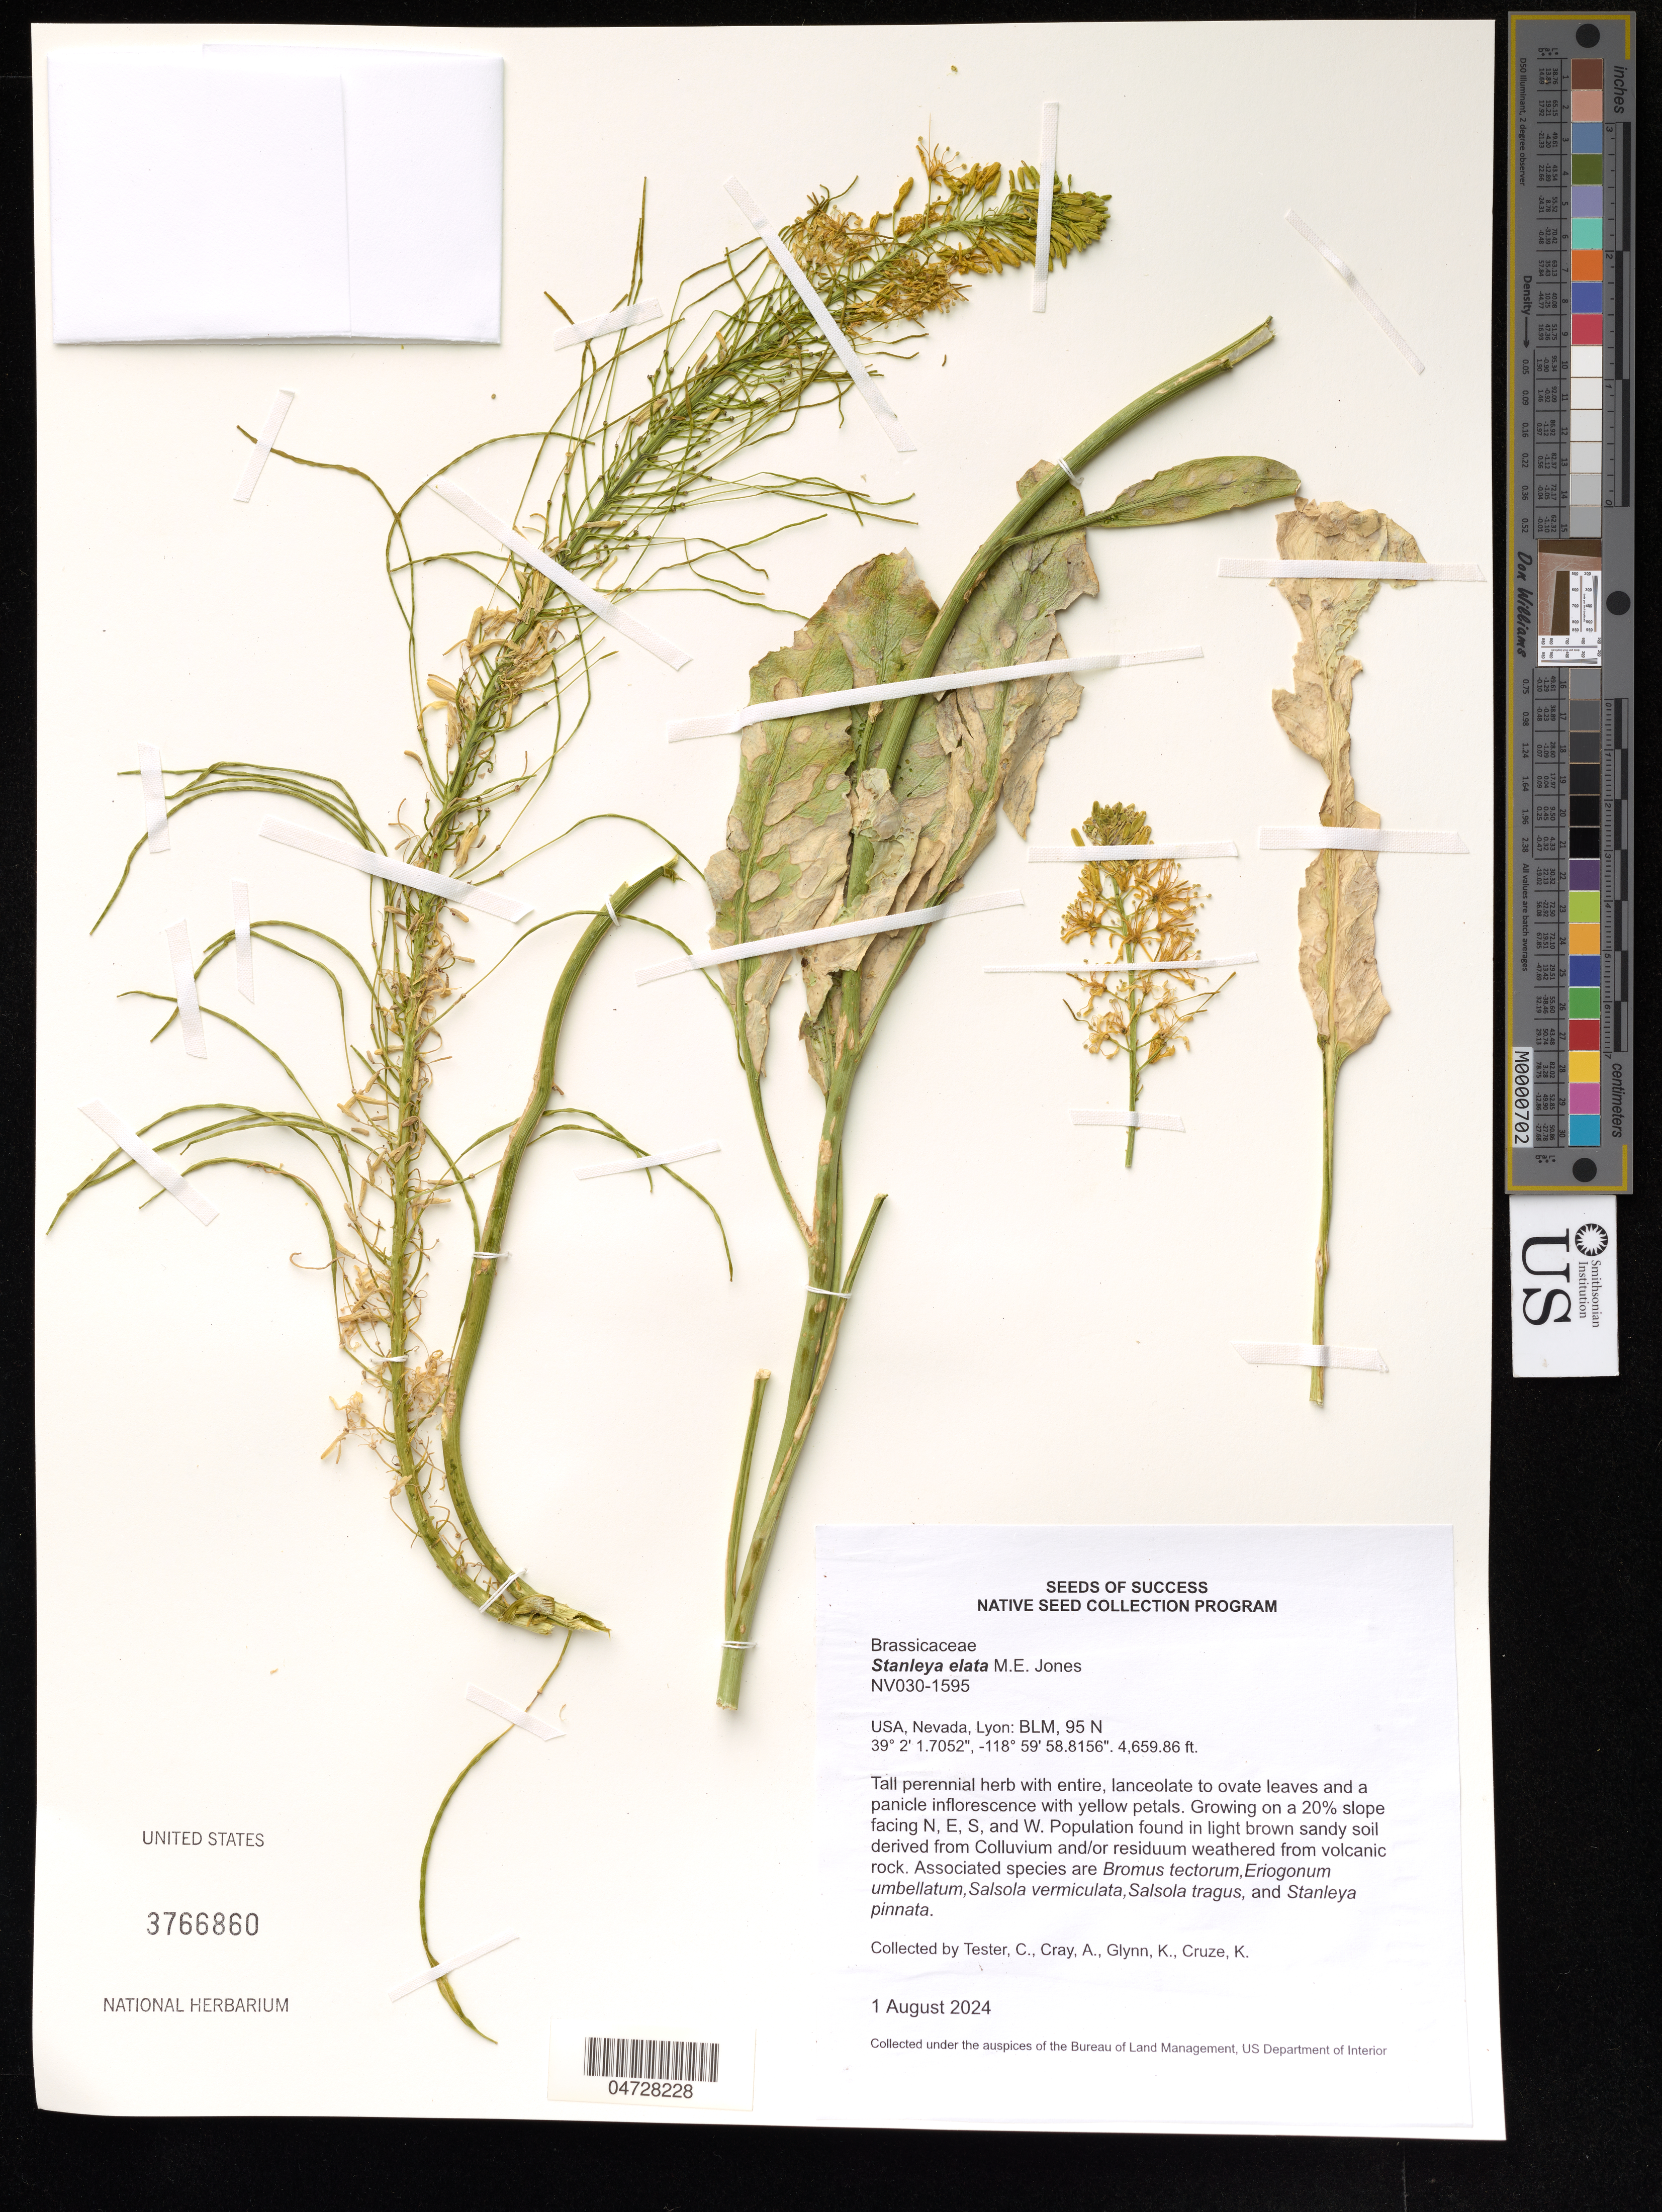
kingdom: Plantae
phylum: Tracheophyta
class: Magnoliopsida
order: Brassicales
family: Brassicaceae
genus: Stanleya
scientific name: Stanleya elata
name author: M.E. Jones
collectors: C. Tester, A. Cray & K. Glynn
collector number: NV030-1595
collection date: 2024-08-01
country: United States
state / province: Nevada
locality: Lyon: BLM.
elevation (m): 1420.33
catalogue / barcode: US 3766860